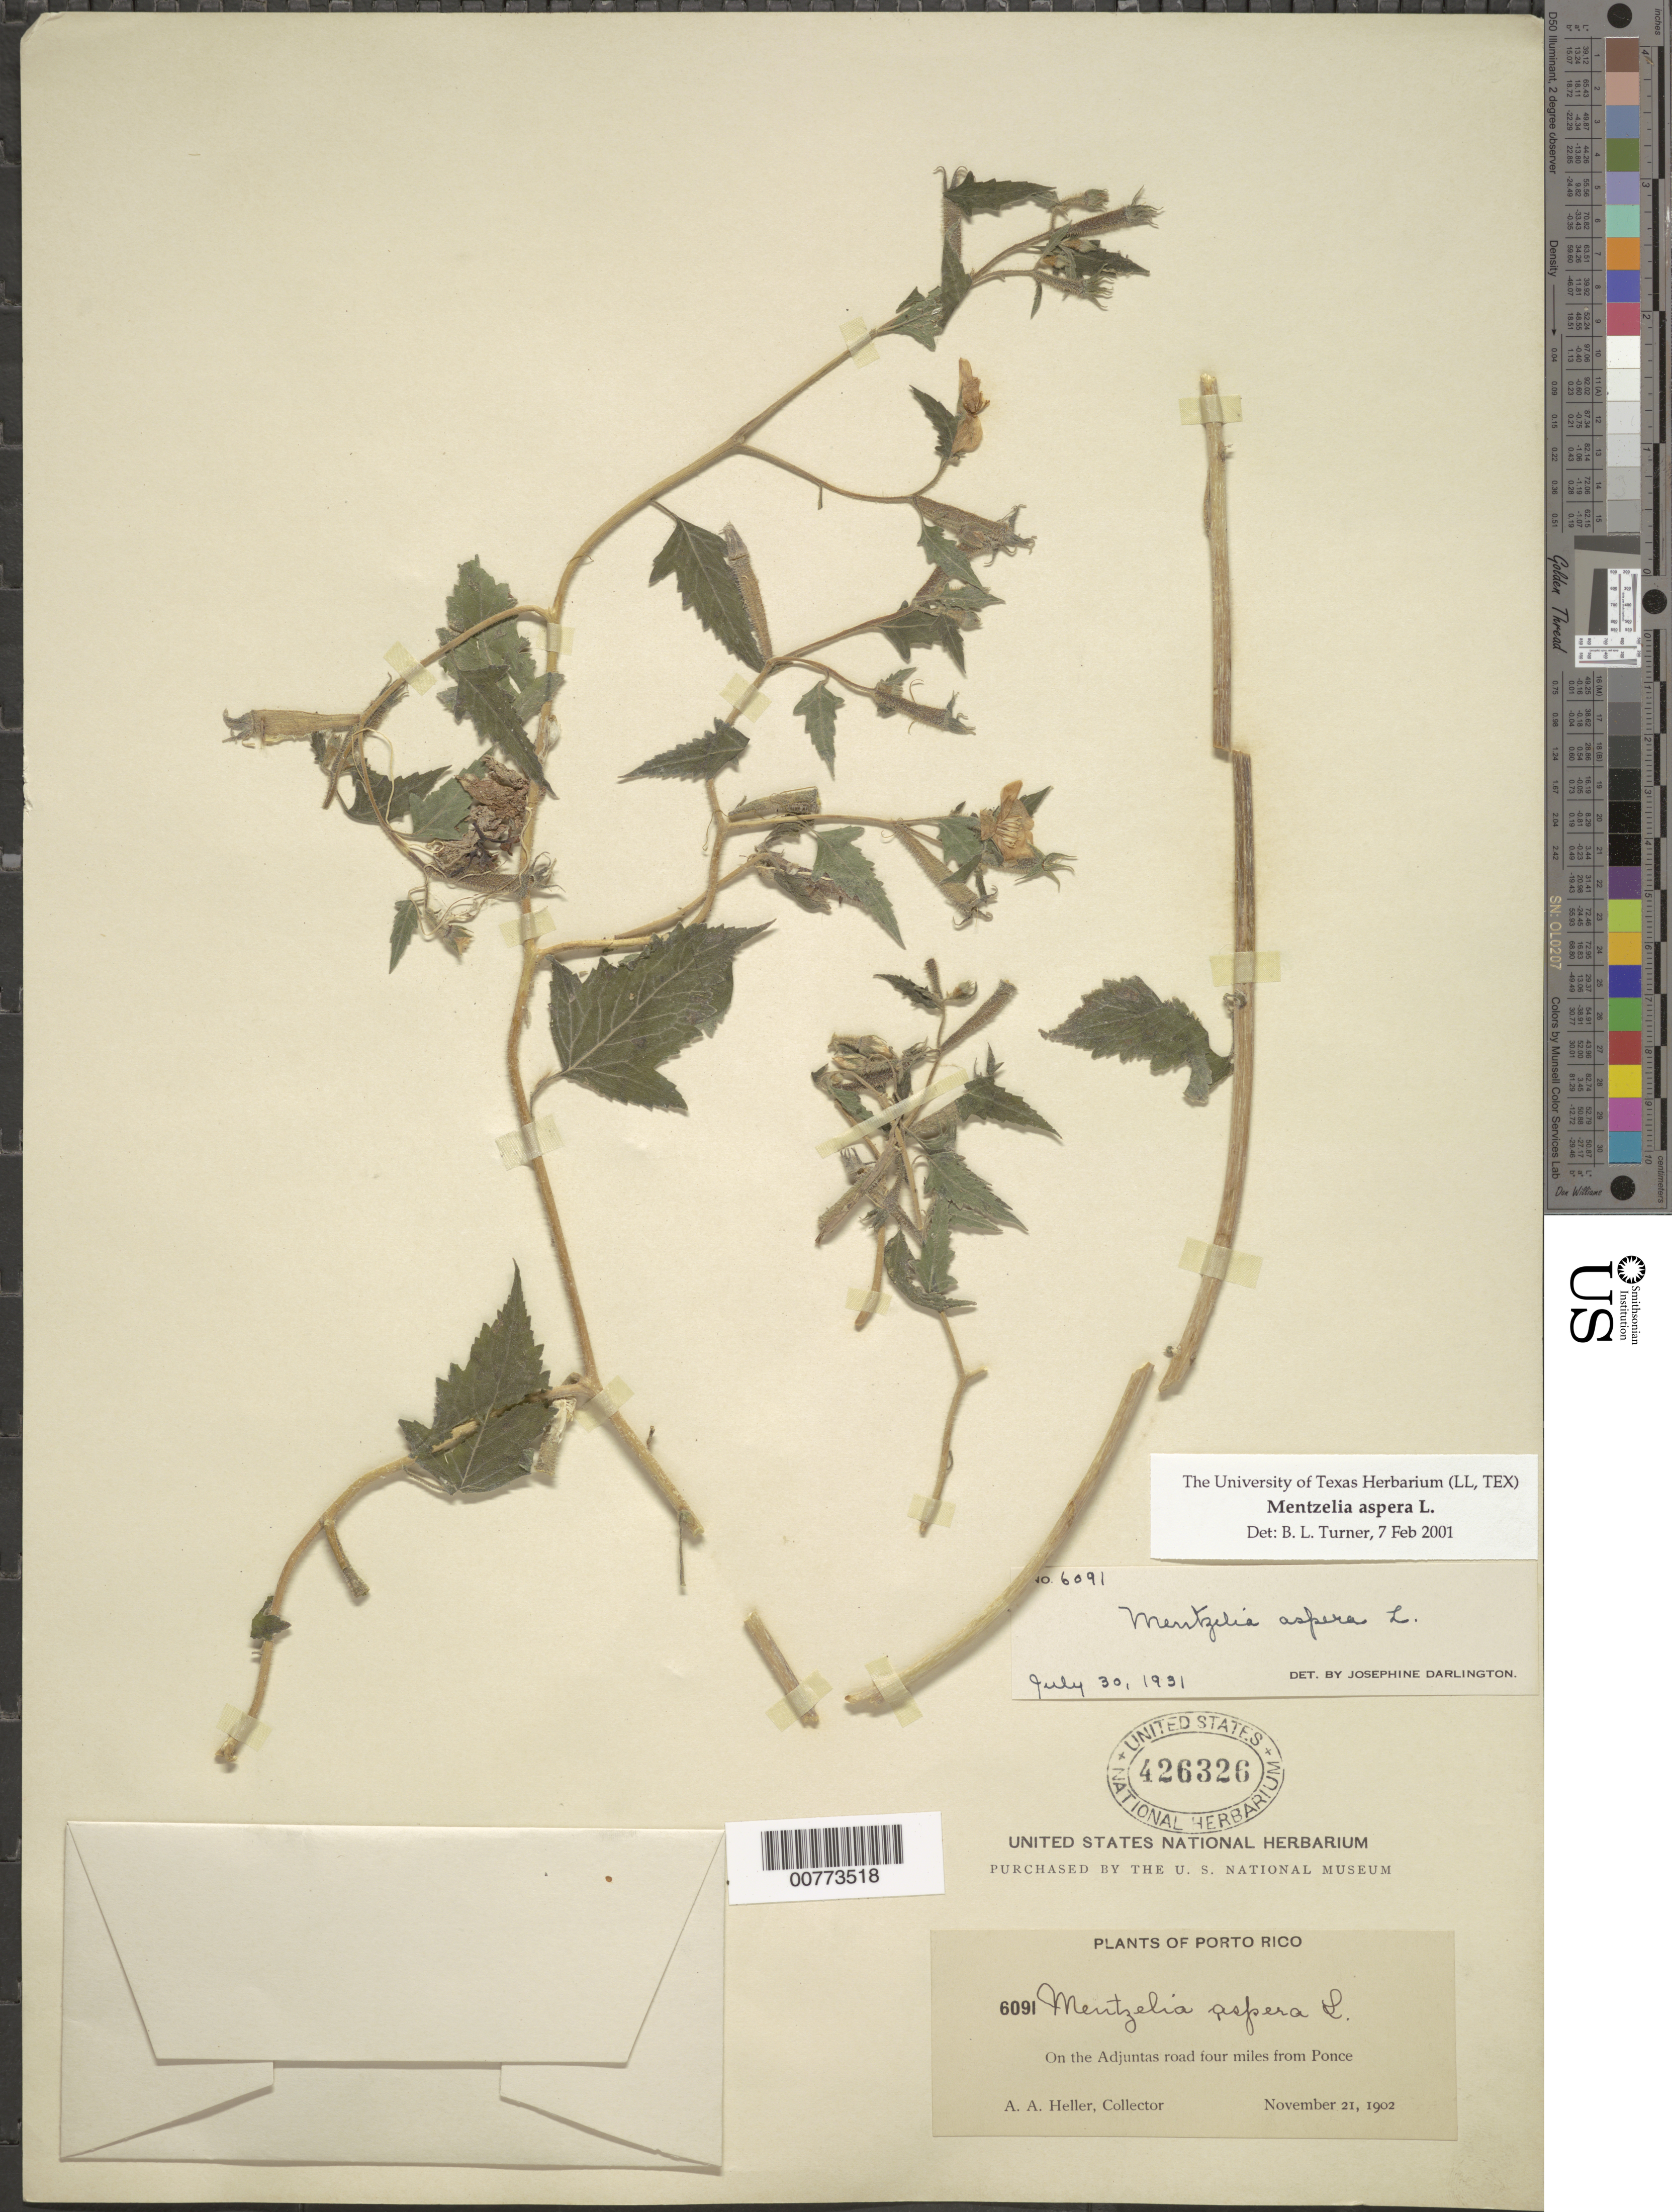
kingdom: Plantae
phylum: Tracheophyta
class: Magnoliopsida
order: Cornales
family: Loasaceae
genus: Mentzelia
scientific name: Mentzelia aspera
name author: L.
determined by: Turner, B. L.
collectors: A. A. Heller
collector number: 6091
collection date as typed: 21 Nov 1902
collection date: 1902-11-21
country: Puerto Rico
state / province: Adjuntas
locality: On the Adjuntas road, four miles from Ponce.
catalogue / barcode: US 426326